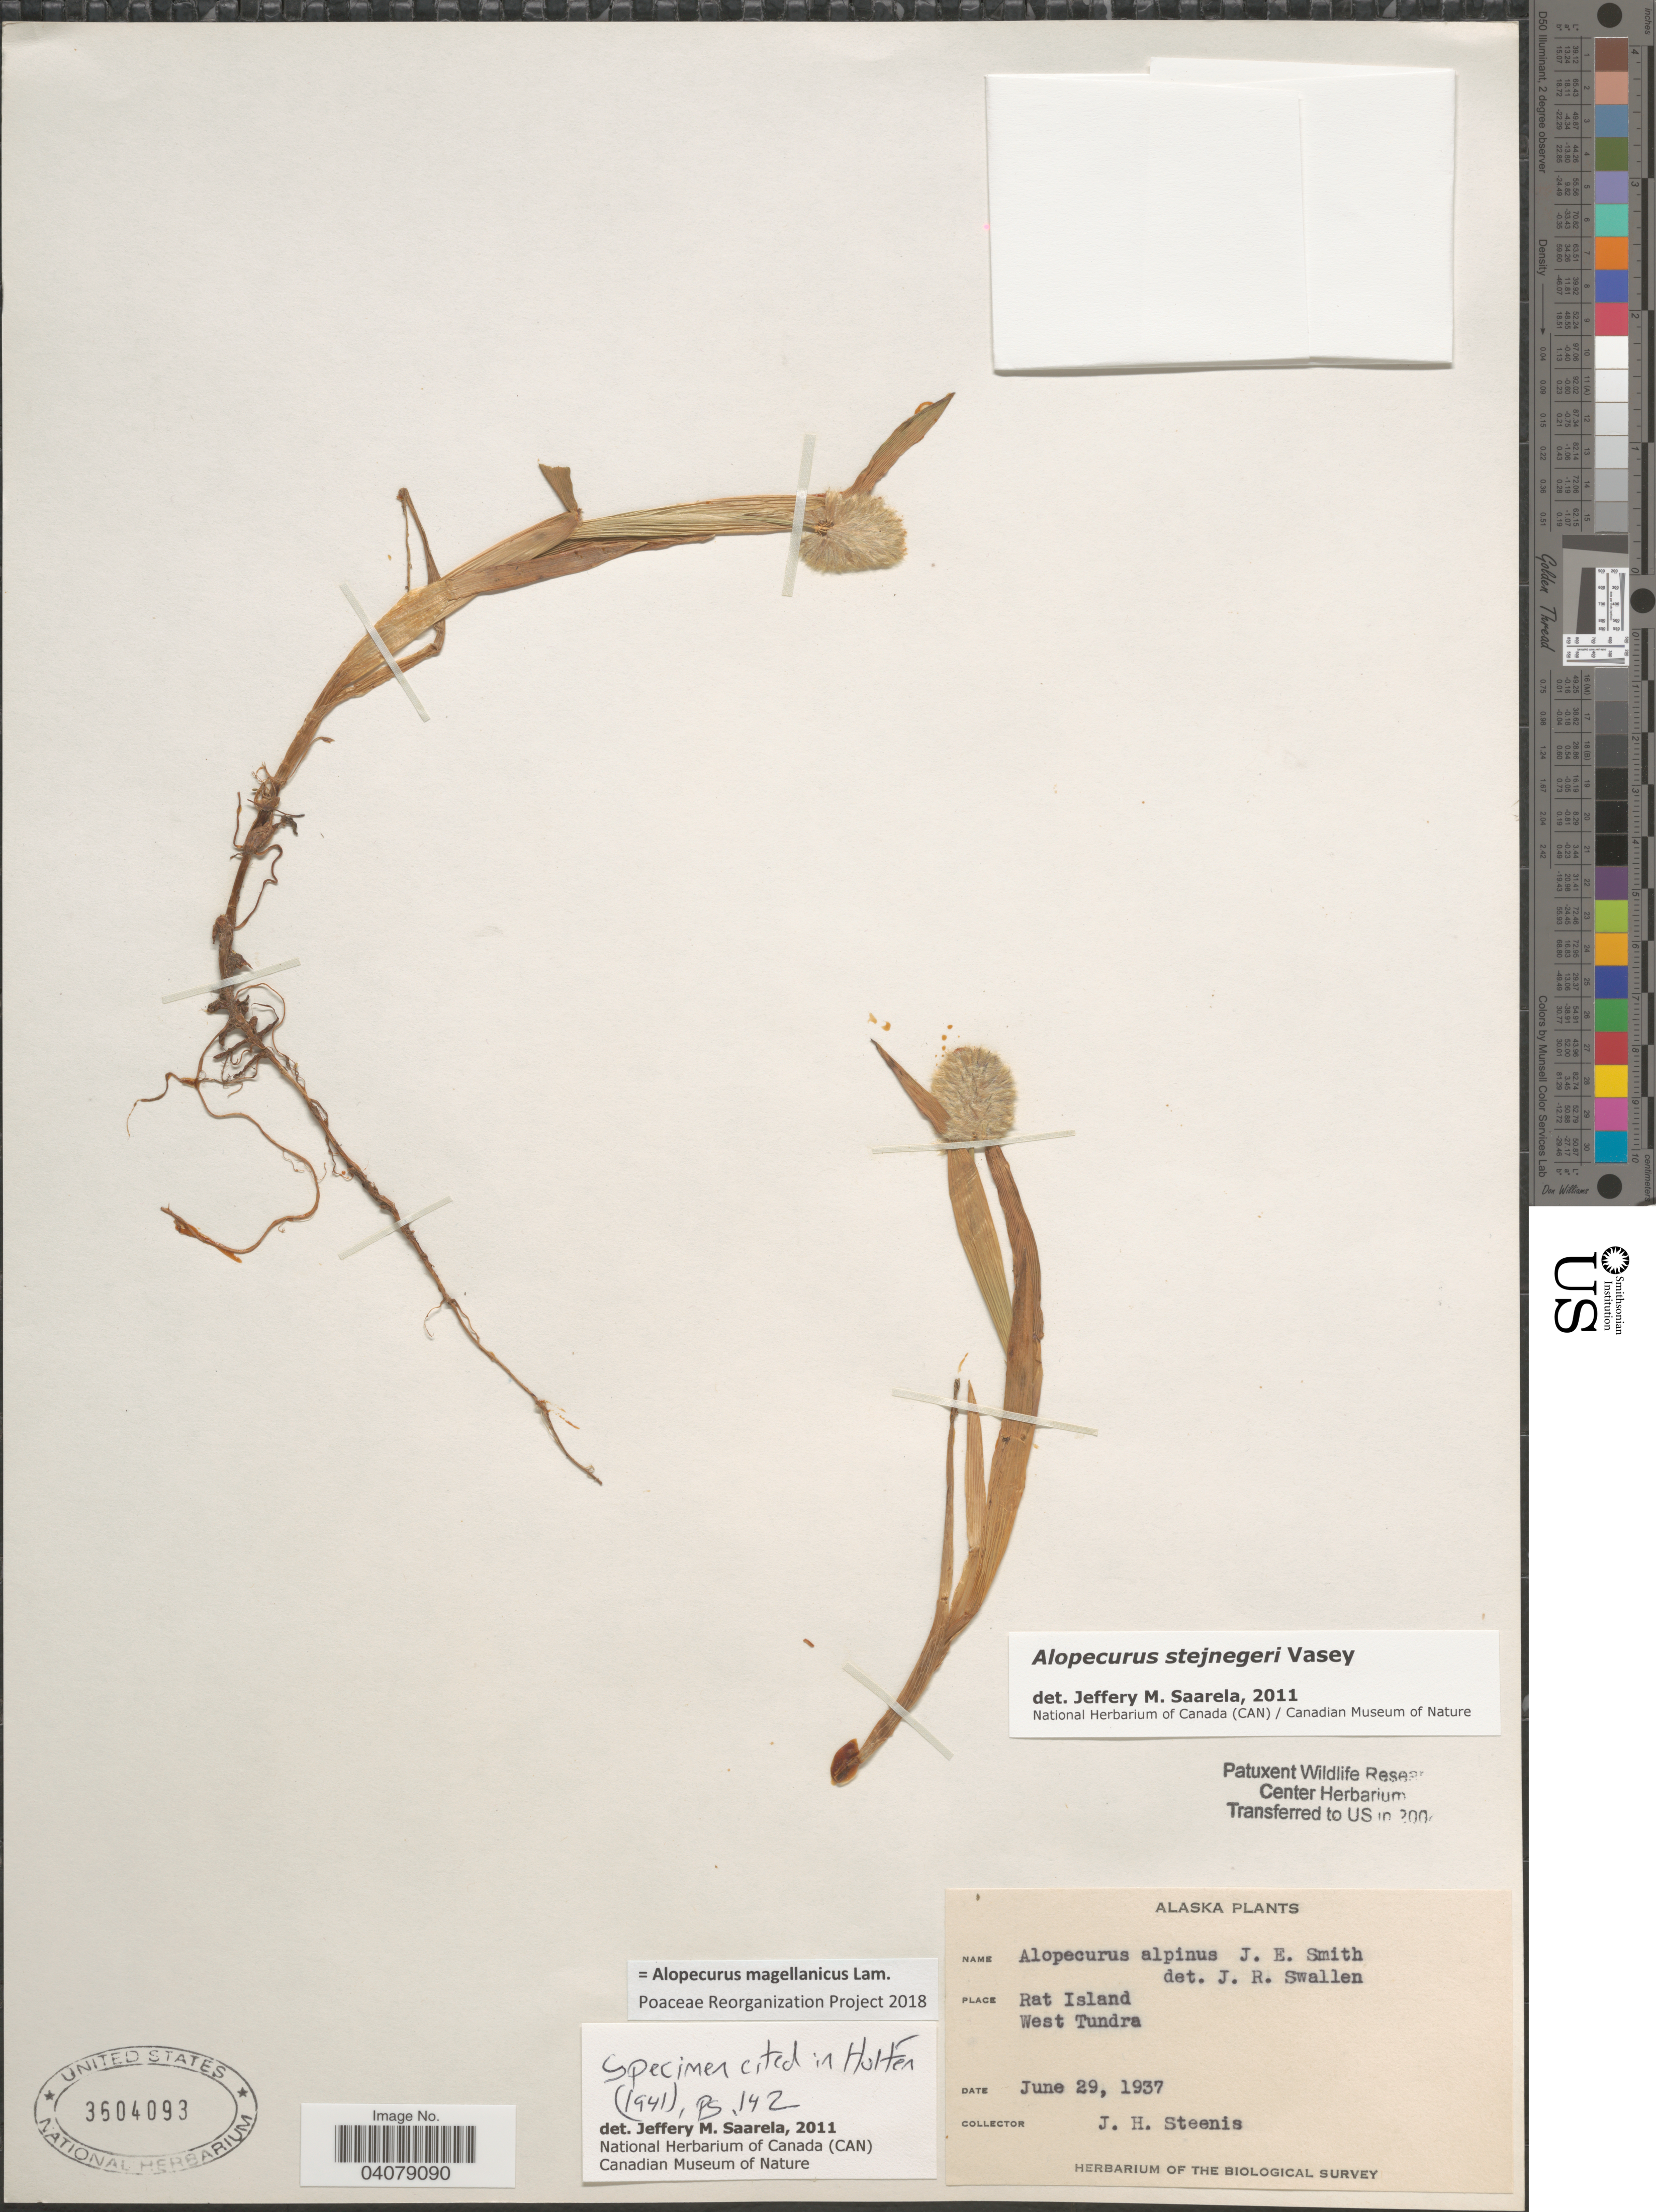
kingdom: Plantae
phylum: Tracheophyta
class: Liliopsida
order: Poales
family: Poaceae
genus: Alopecurus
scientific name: Alopecurus magellanicus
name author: Lam.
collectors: J. H. Steenis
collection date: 1937-06-29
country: United States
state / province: Alaska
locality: Rat Island. West Tundra. Herbarium of The Biological Survey.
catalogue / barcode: US 3604093